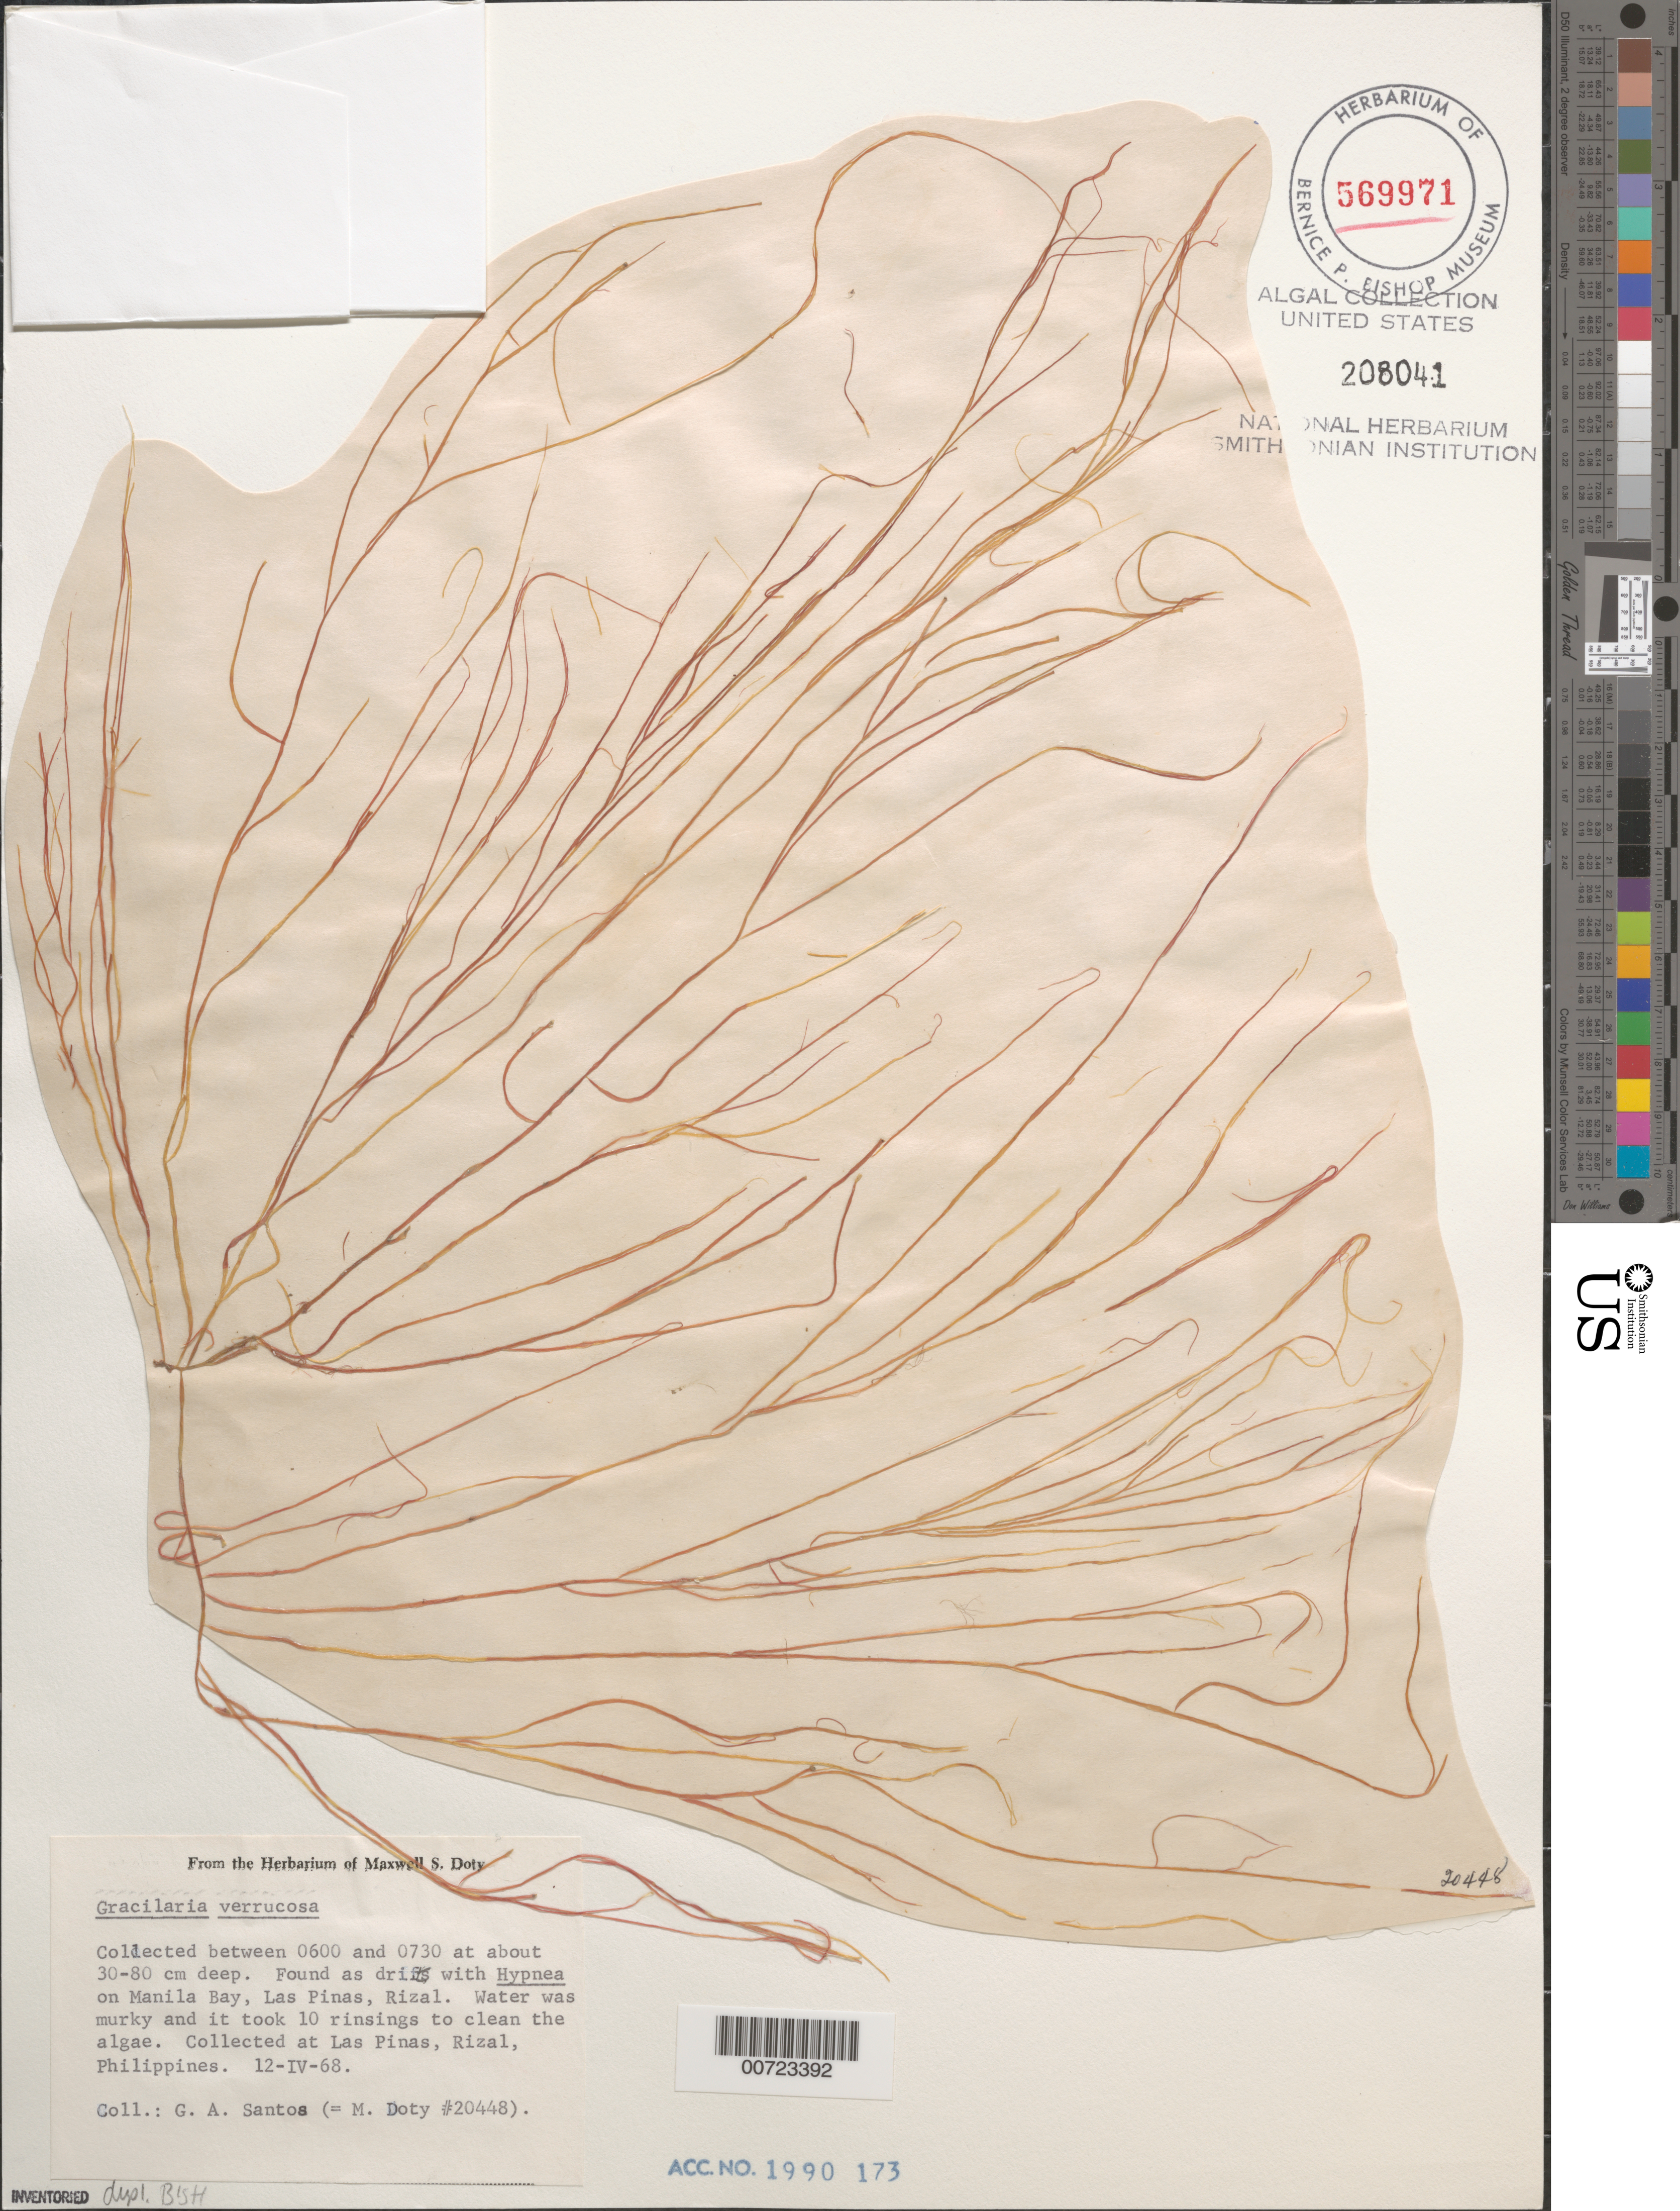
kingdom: Plantae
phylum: Rhodophyta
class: Florideophyceae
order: Gracilariales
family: Gracilariaceae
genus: Gracilariopsis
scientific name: Gracilariopsis longissima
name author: (S.G. Gmel.) Steentoft et al.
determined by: Algae name updating Project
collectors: G. Santos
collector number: MSD 20448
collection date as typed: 12 Apr 1968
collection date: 1968-04-12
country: Philippines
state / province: National Capital Region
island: Luzon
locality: Manila Bay, Las Pinas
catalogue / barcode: US 208041